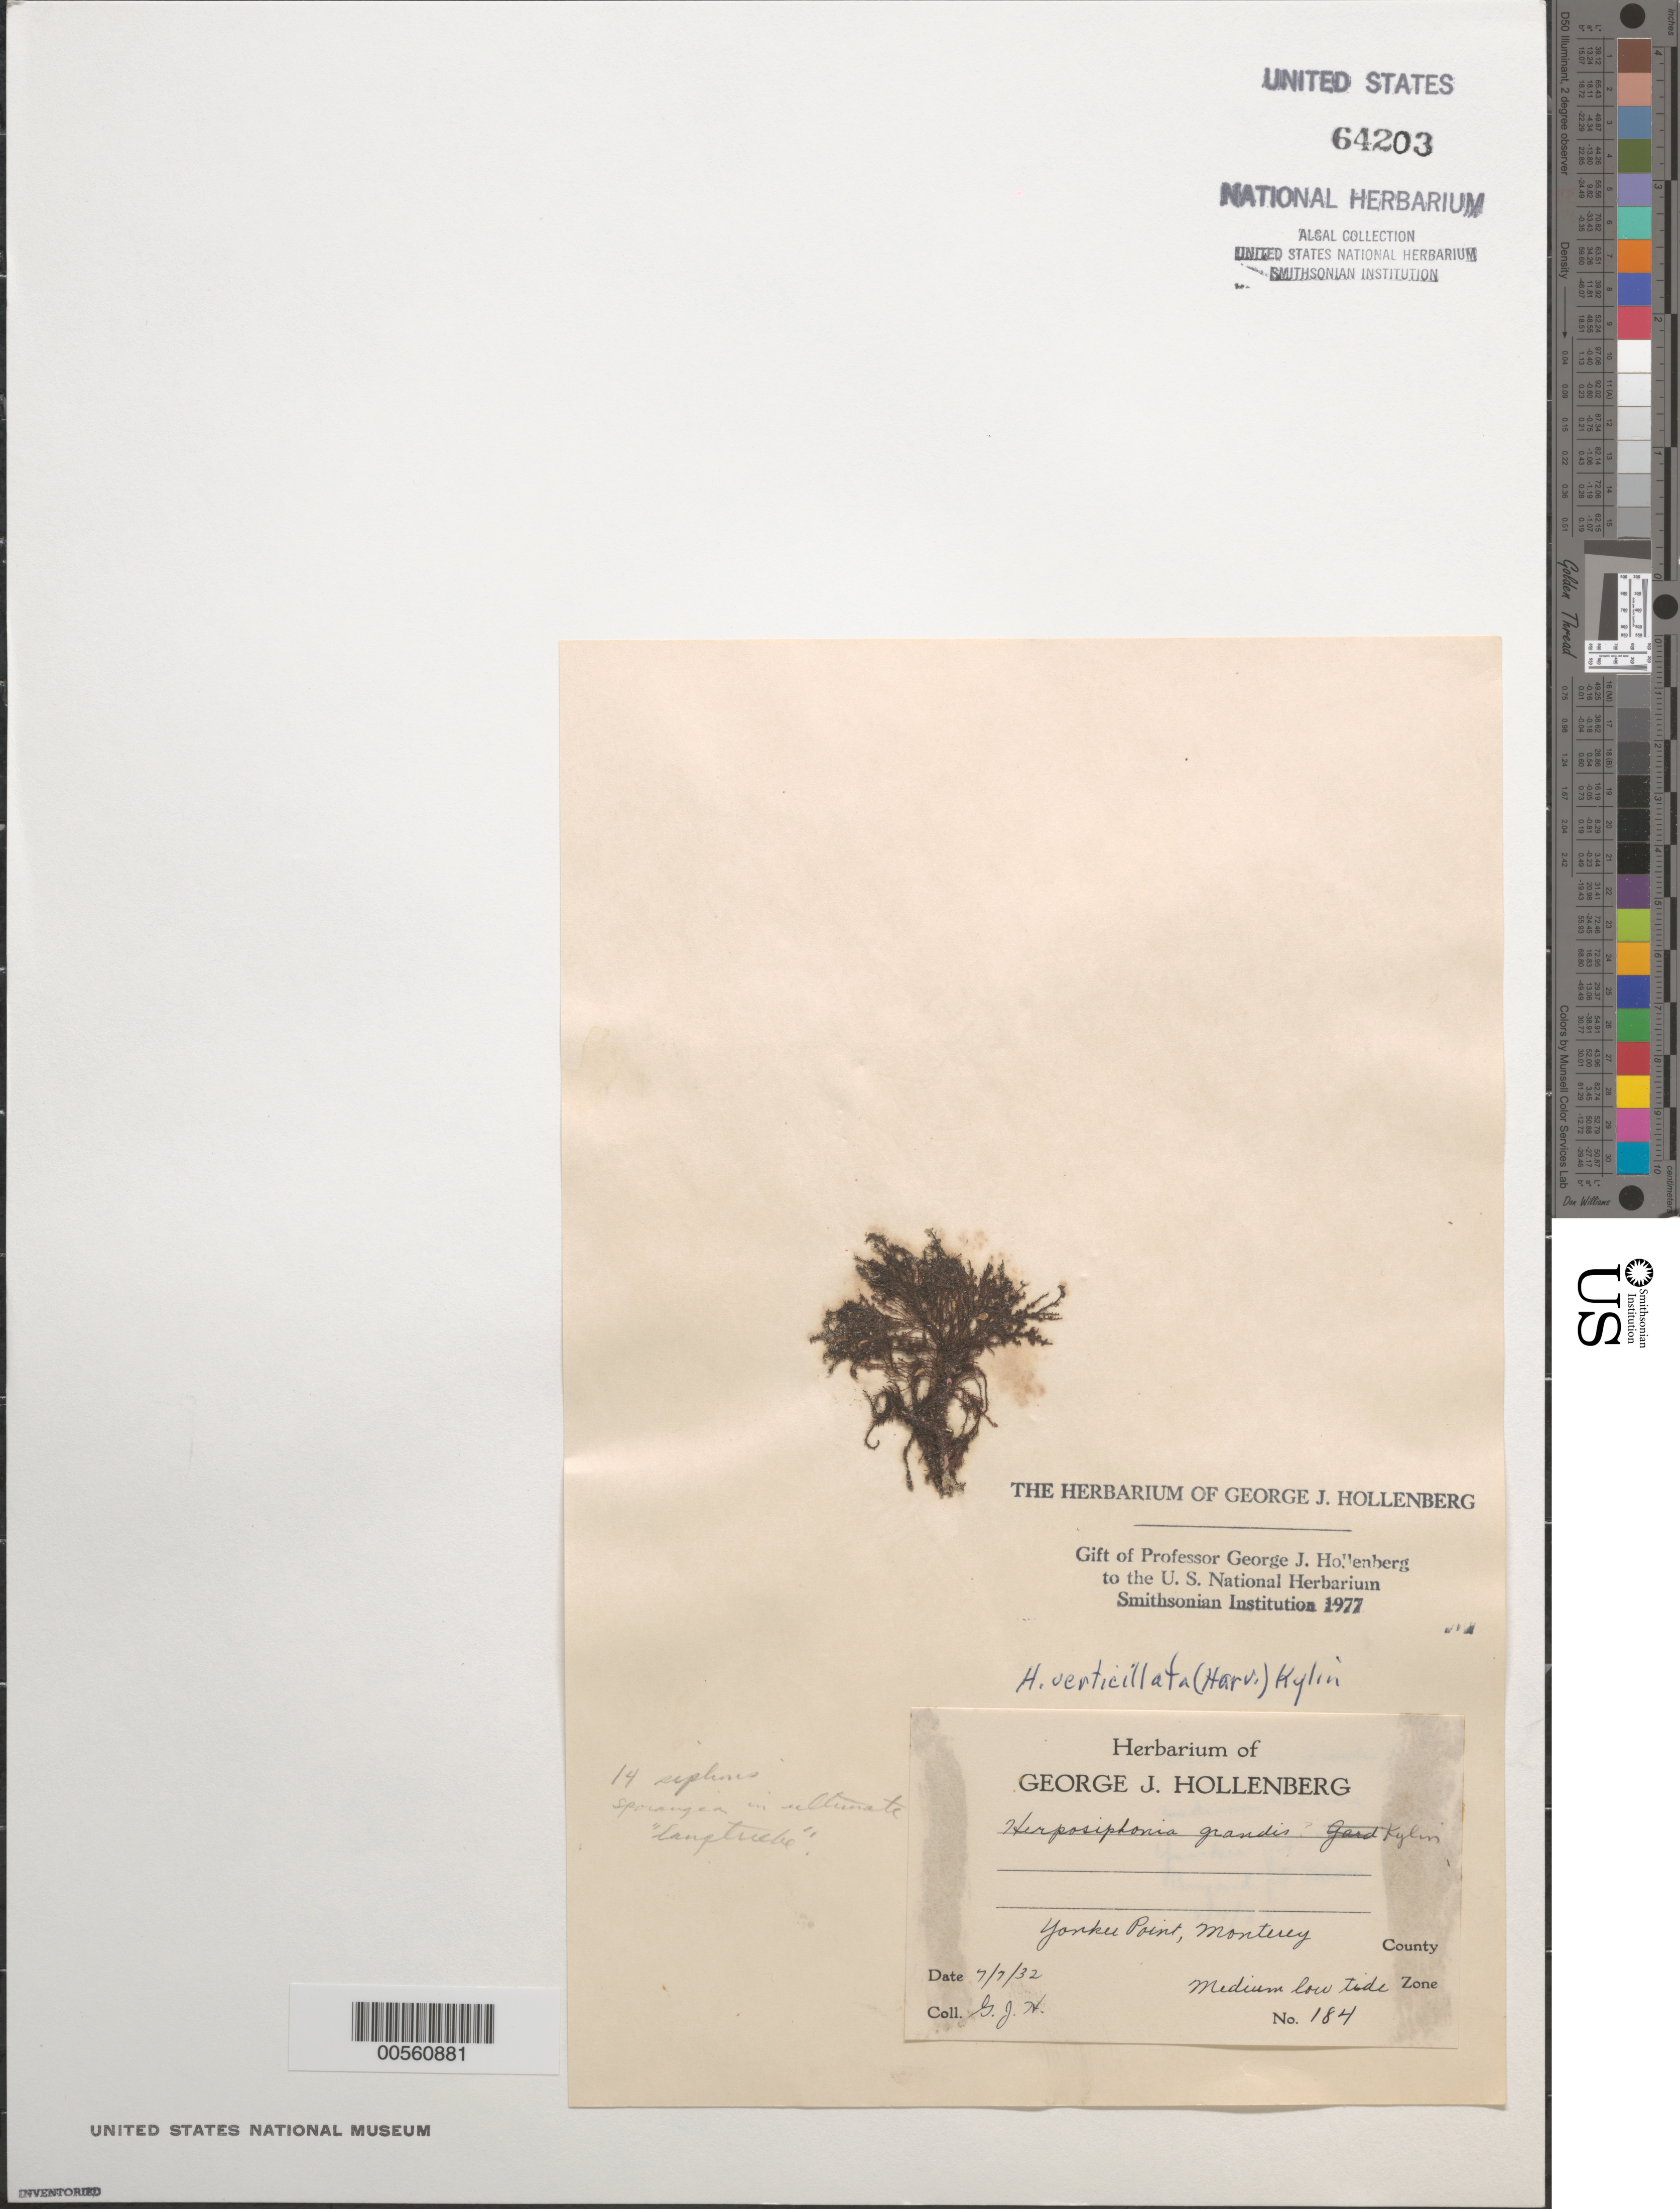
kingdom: Plantae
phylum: Rhodophyta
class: Florideophyceae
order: Ceramiales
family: Rhodomelaceae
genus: Herposiphonia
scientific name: Herposiphonia verticillata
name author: (Harv.) Kylin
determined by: Hollenberg, George J.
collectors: G. Hollenberg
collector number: GJH 184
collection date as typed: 07 Jul 1932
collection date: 1932-07-07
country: United States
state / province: California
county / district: Monterey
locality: Yankee Point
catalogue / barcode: US 64203